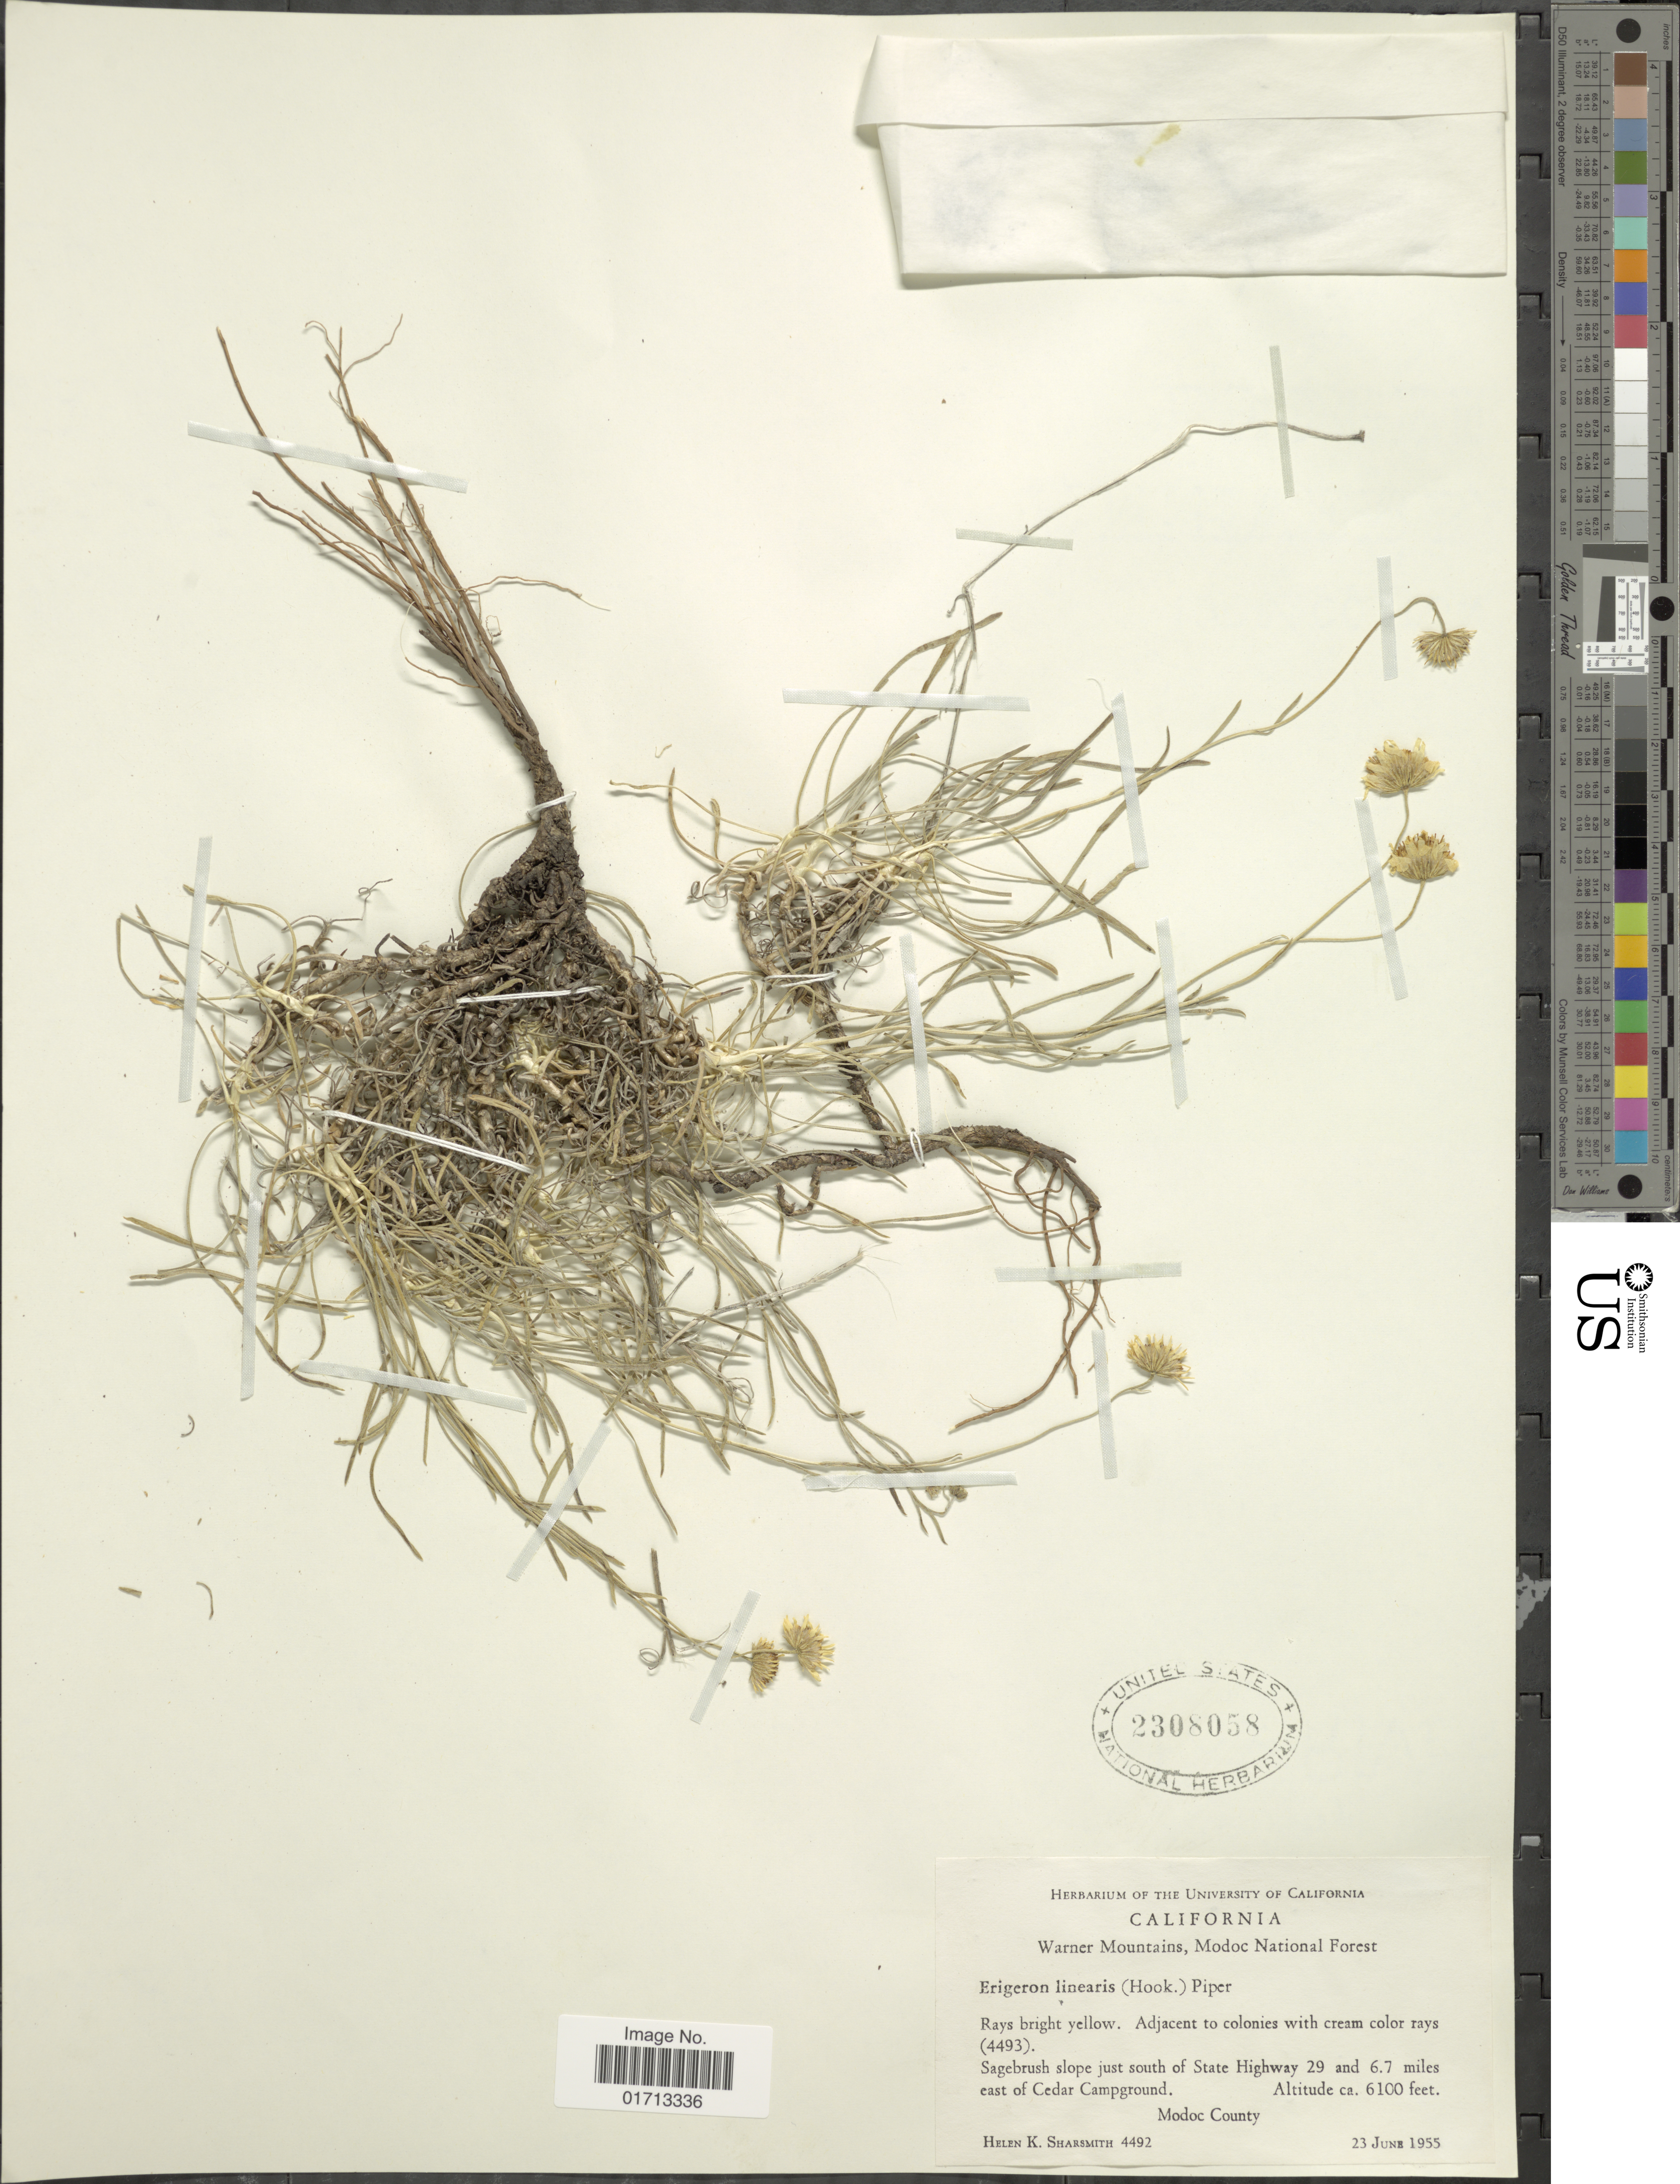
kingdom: Plantae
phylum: Tracheophyta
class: Magnoliopsida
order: Asterales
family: Asteraceae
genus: Erigeron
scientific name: Erigeron linearis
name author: (Hook.) Piper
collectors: H. Sharsmith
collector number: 4492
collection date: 1955-06-23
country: United States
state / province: California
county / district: Modoc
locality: Sagebrush slope just south of State Highway 29 and 6.7 miles east of Cedar Campground. Modoc County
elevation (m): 1859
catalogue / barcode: US 2308058